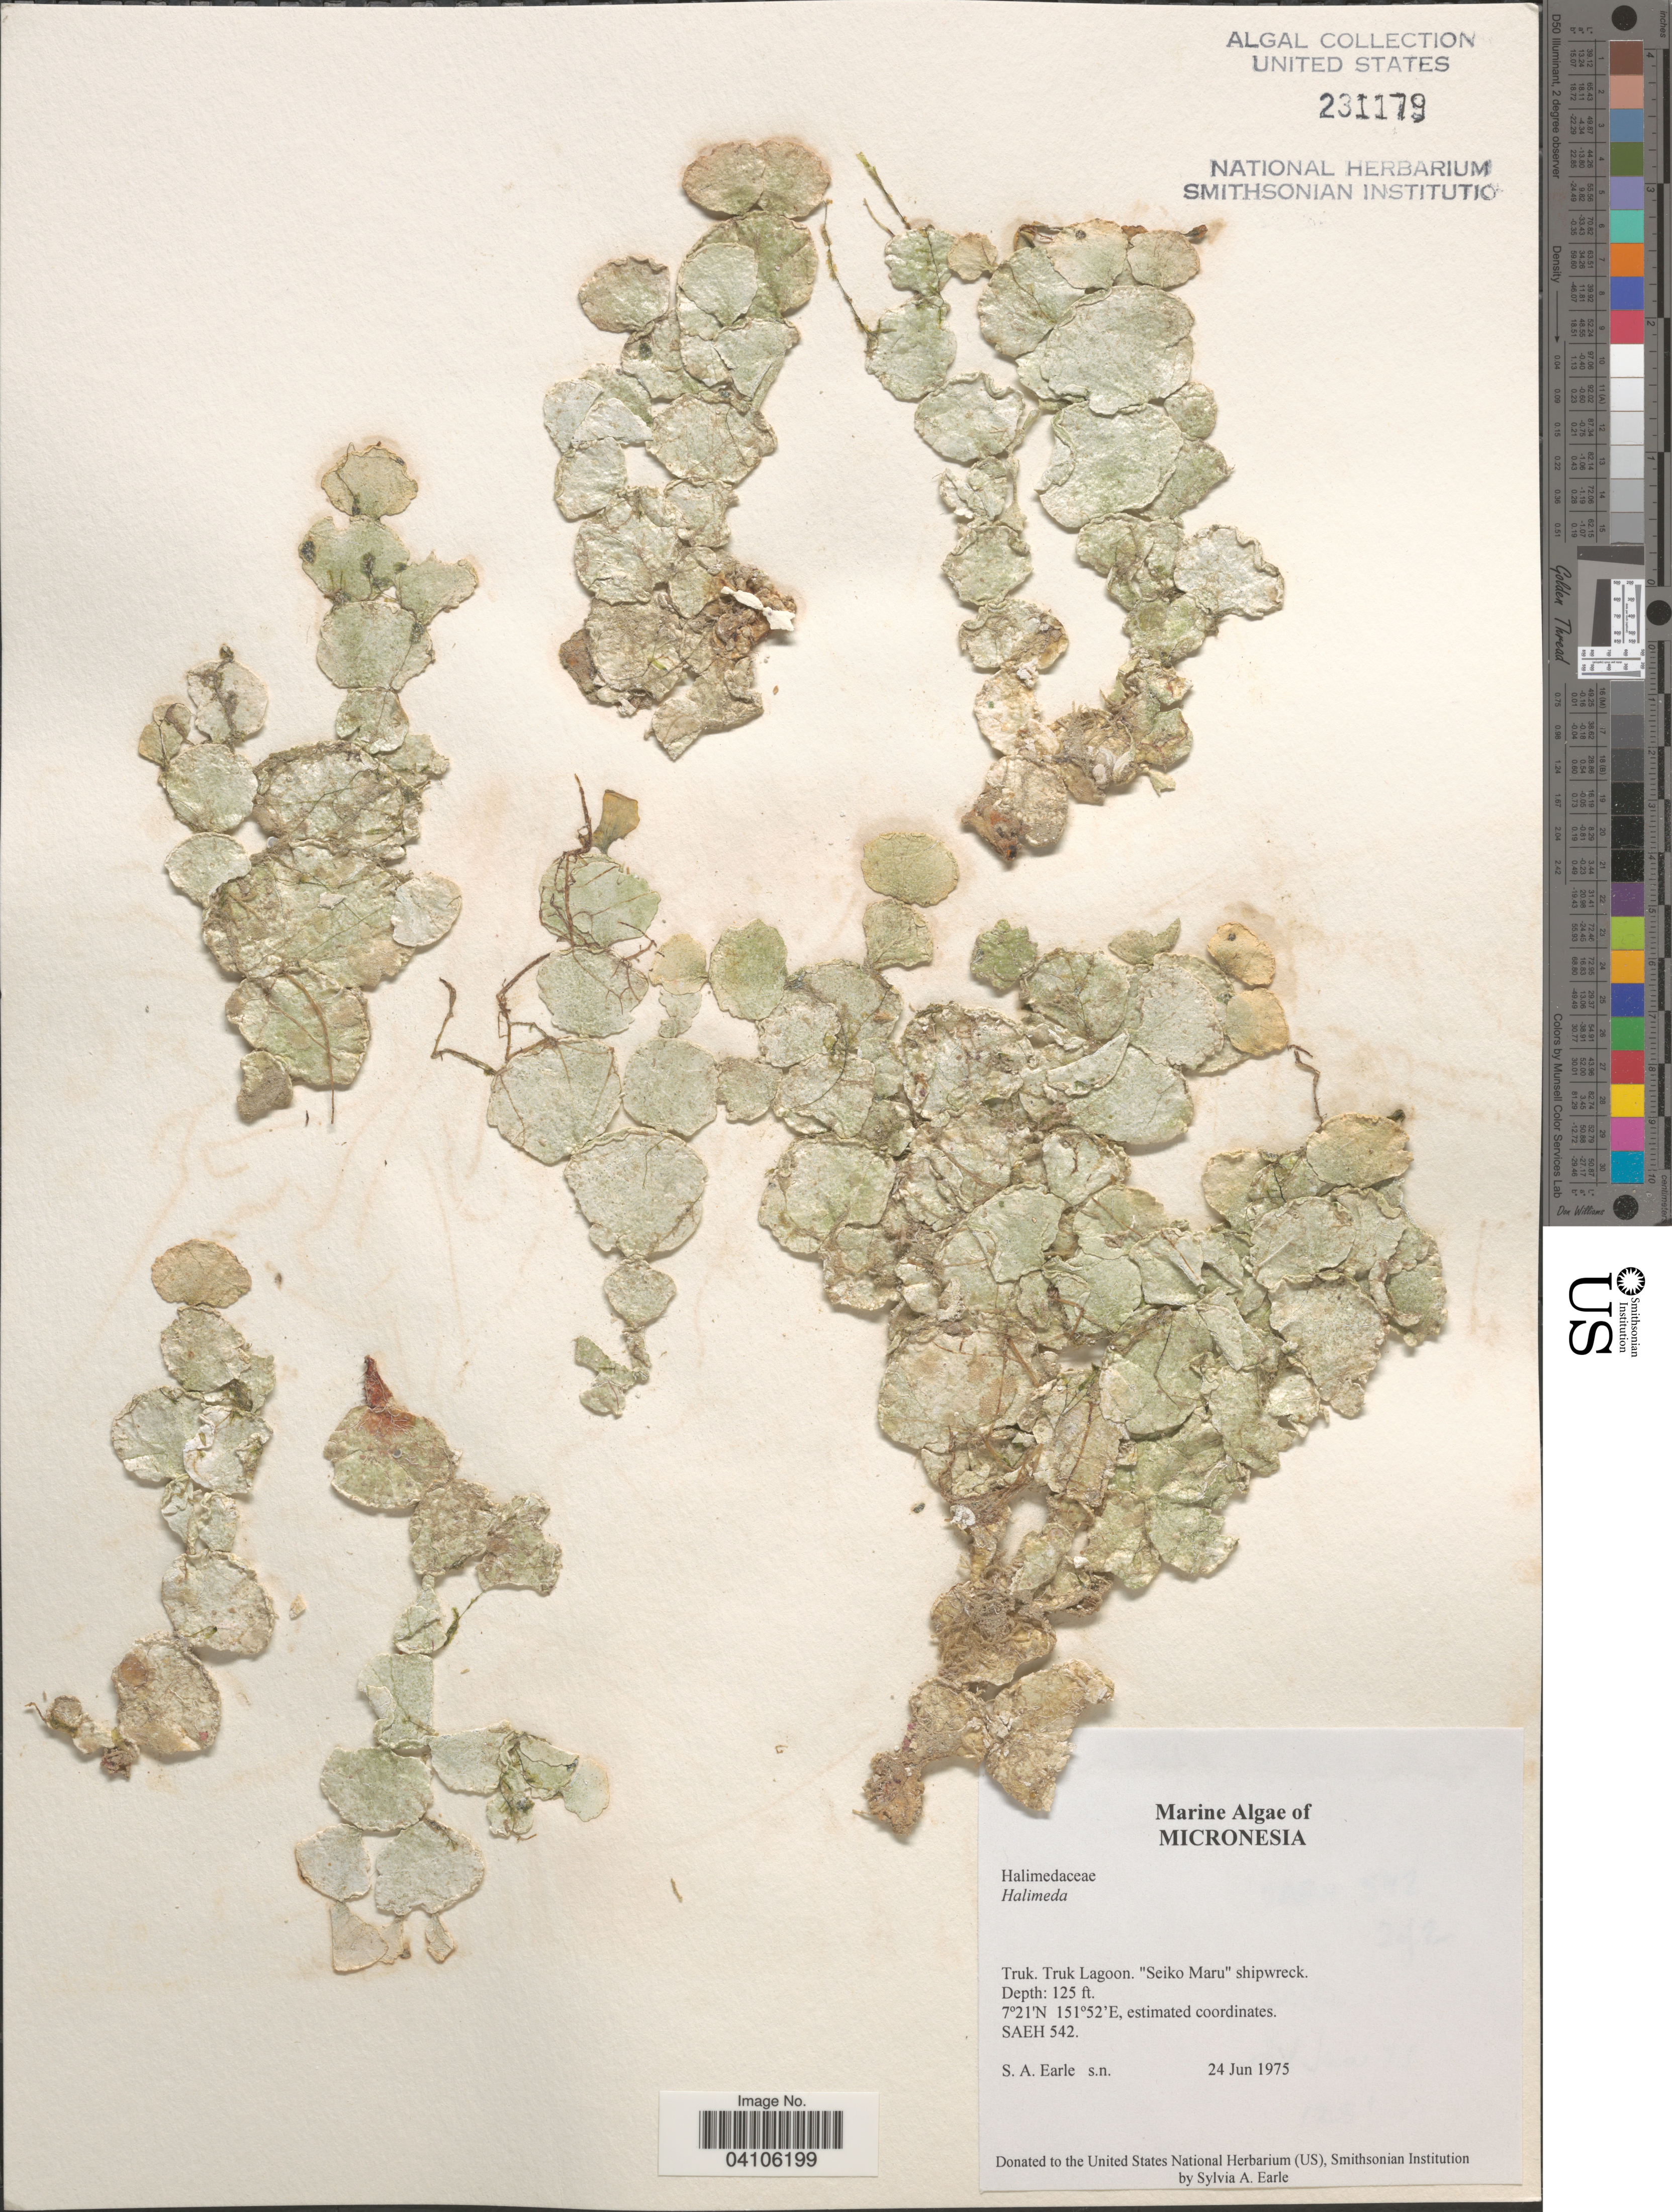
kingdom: Plantae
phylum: Chlorophyta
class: Ulvophyceae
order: Bryopsidales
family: Halimedaceae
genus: Halimeda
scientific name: Halimeda sp.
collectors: S. A. Earle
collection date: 1975-06-24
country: Micronesia, Federated States of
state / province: Truk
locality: Truk Lagoon. "Seiko Maru" shipwreck. SAEH 542.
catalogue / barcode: US 231179